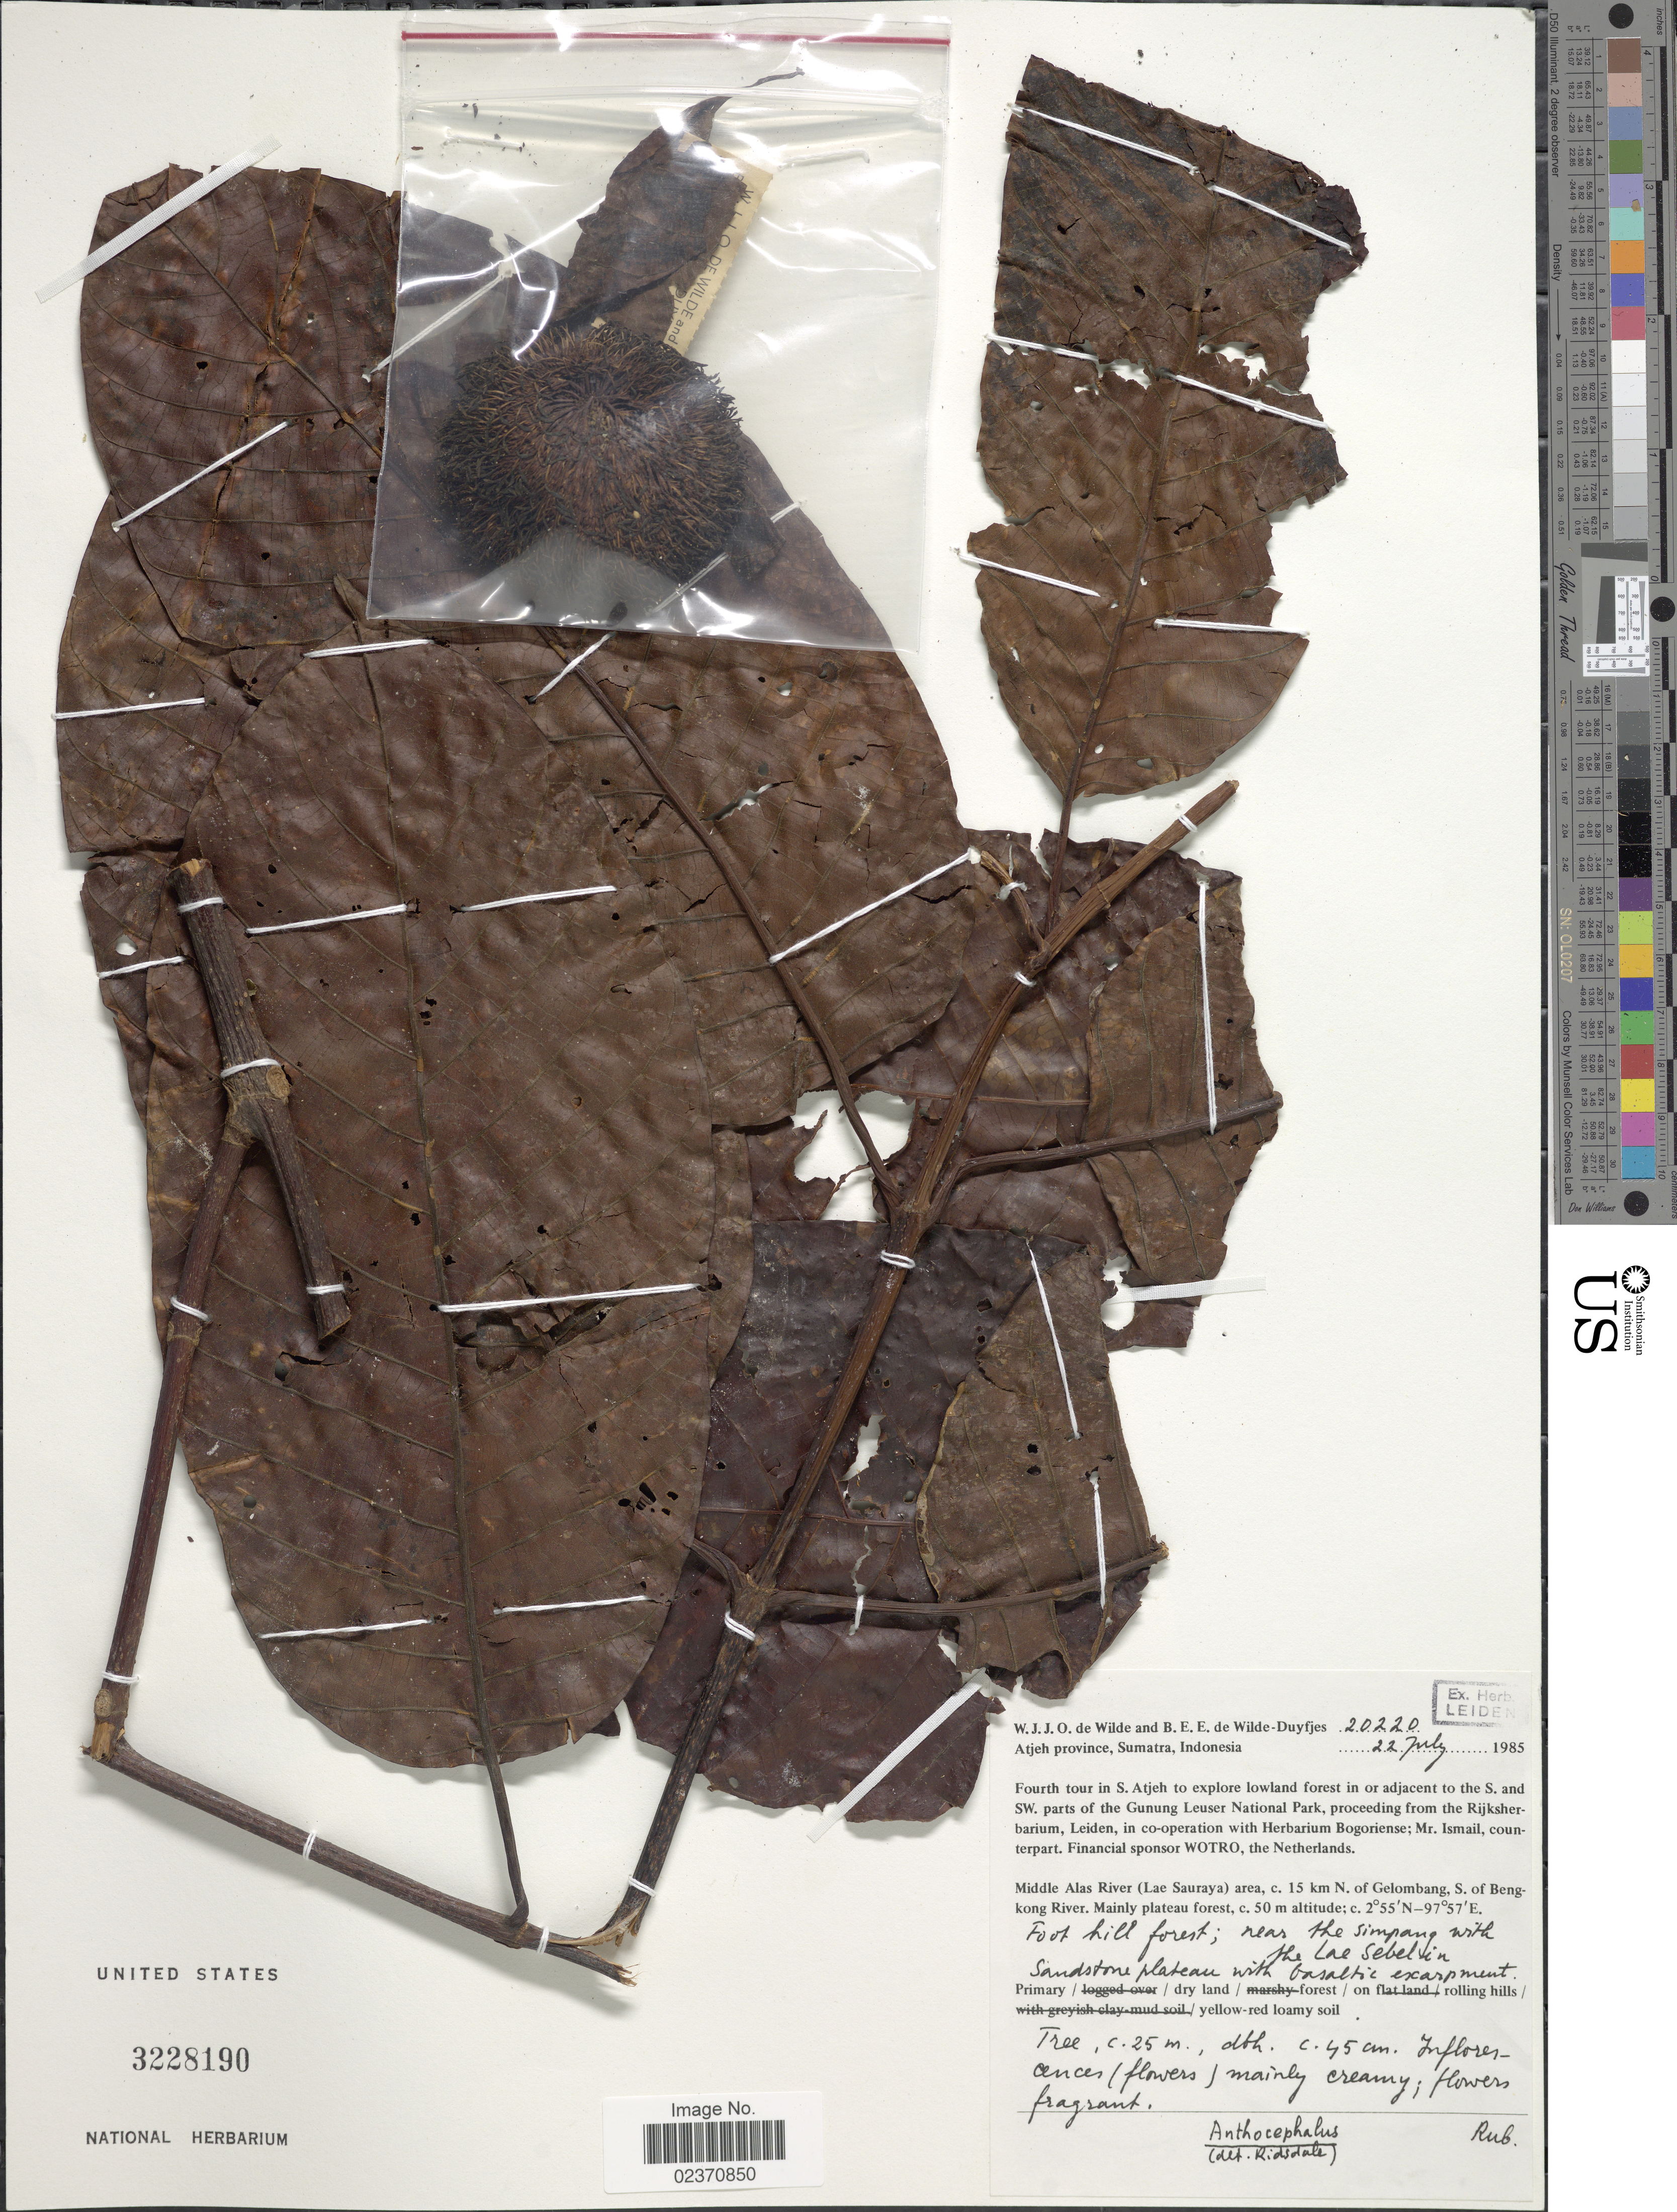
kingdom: Plantae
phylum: Tracheophyta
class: Magnoliopsida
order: Gentianales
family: Rubiaceae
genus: Neolamarckia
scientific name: Neolamarckia sp.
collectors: W. J. de Wilde & B. E. de Wilde-Duyfjes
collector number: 20220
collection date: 1985-07-22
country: Indonesia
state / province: Sumatra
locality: Atjeh Province, Middle Alas River (Lae Sauraya) area, c. 15 km N. of Gelombang, S. of Bengkong River, Mainly plateau forest, Foot hill forest; near the simpang with the Lae Sebellin [interpreted].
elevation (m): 50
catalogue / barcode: US 3228190